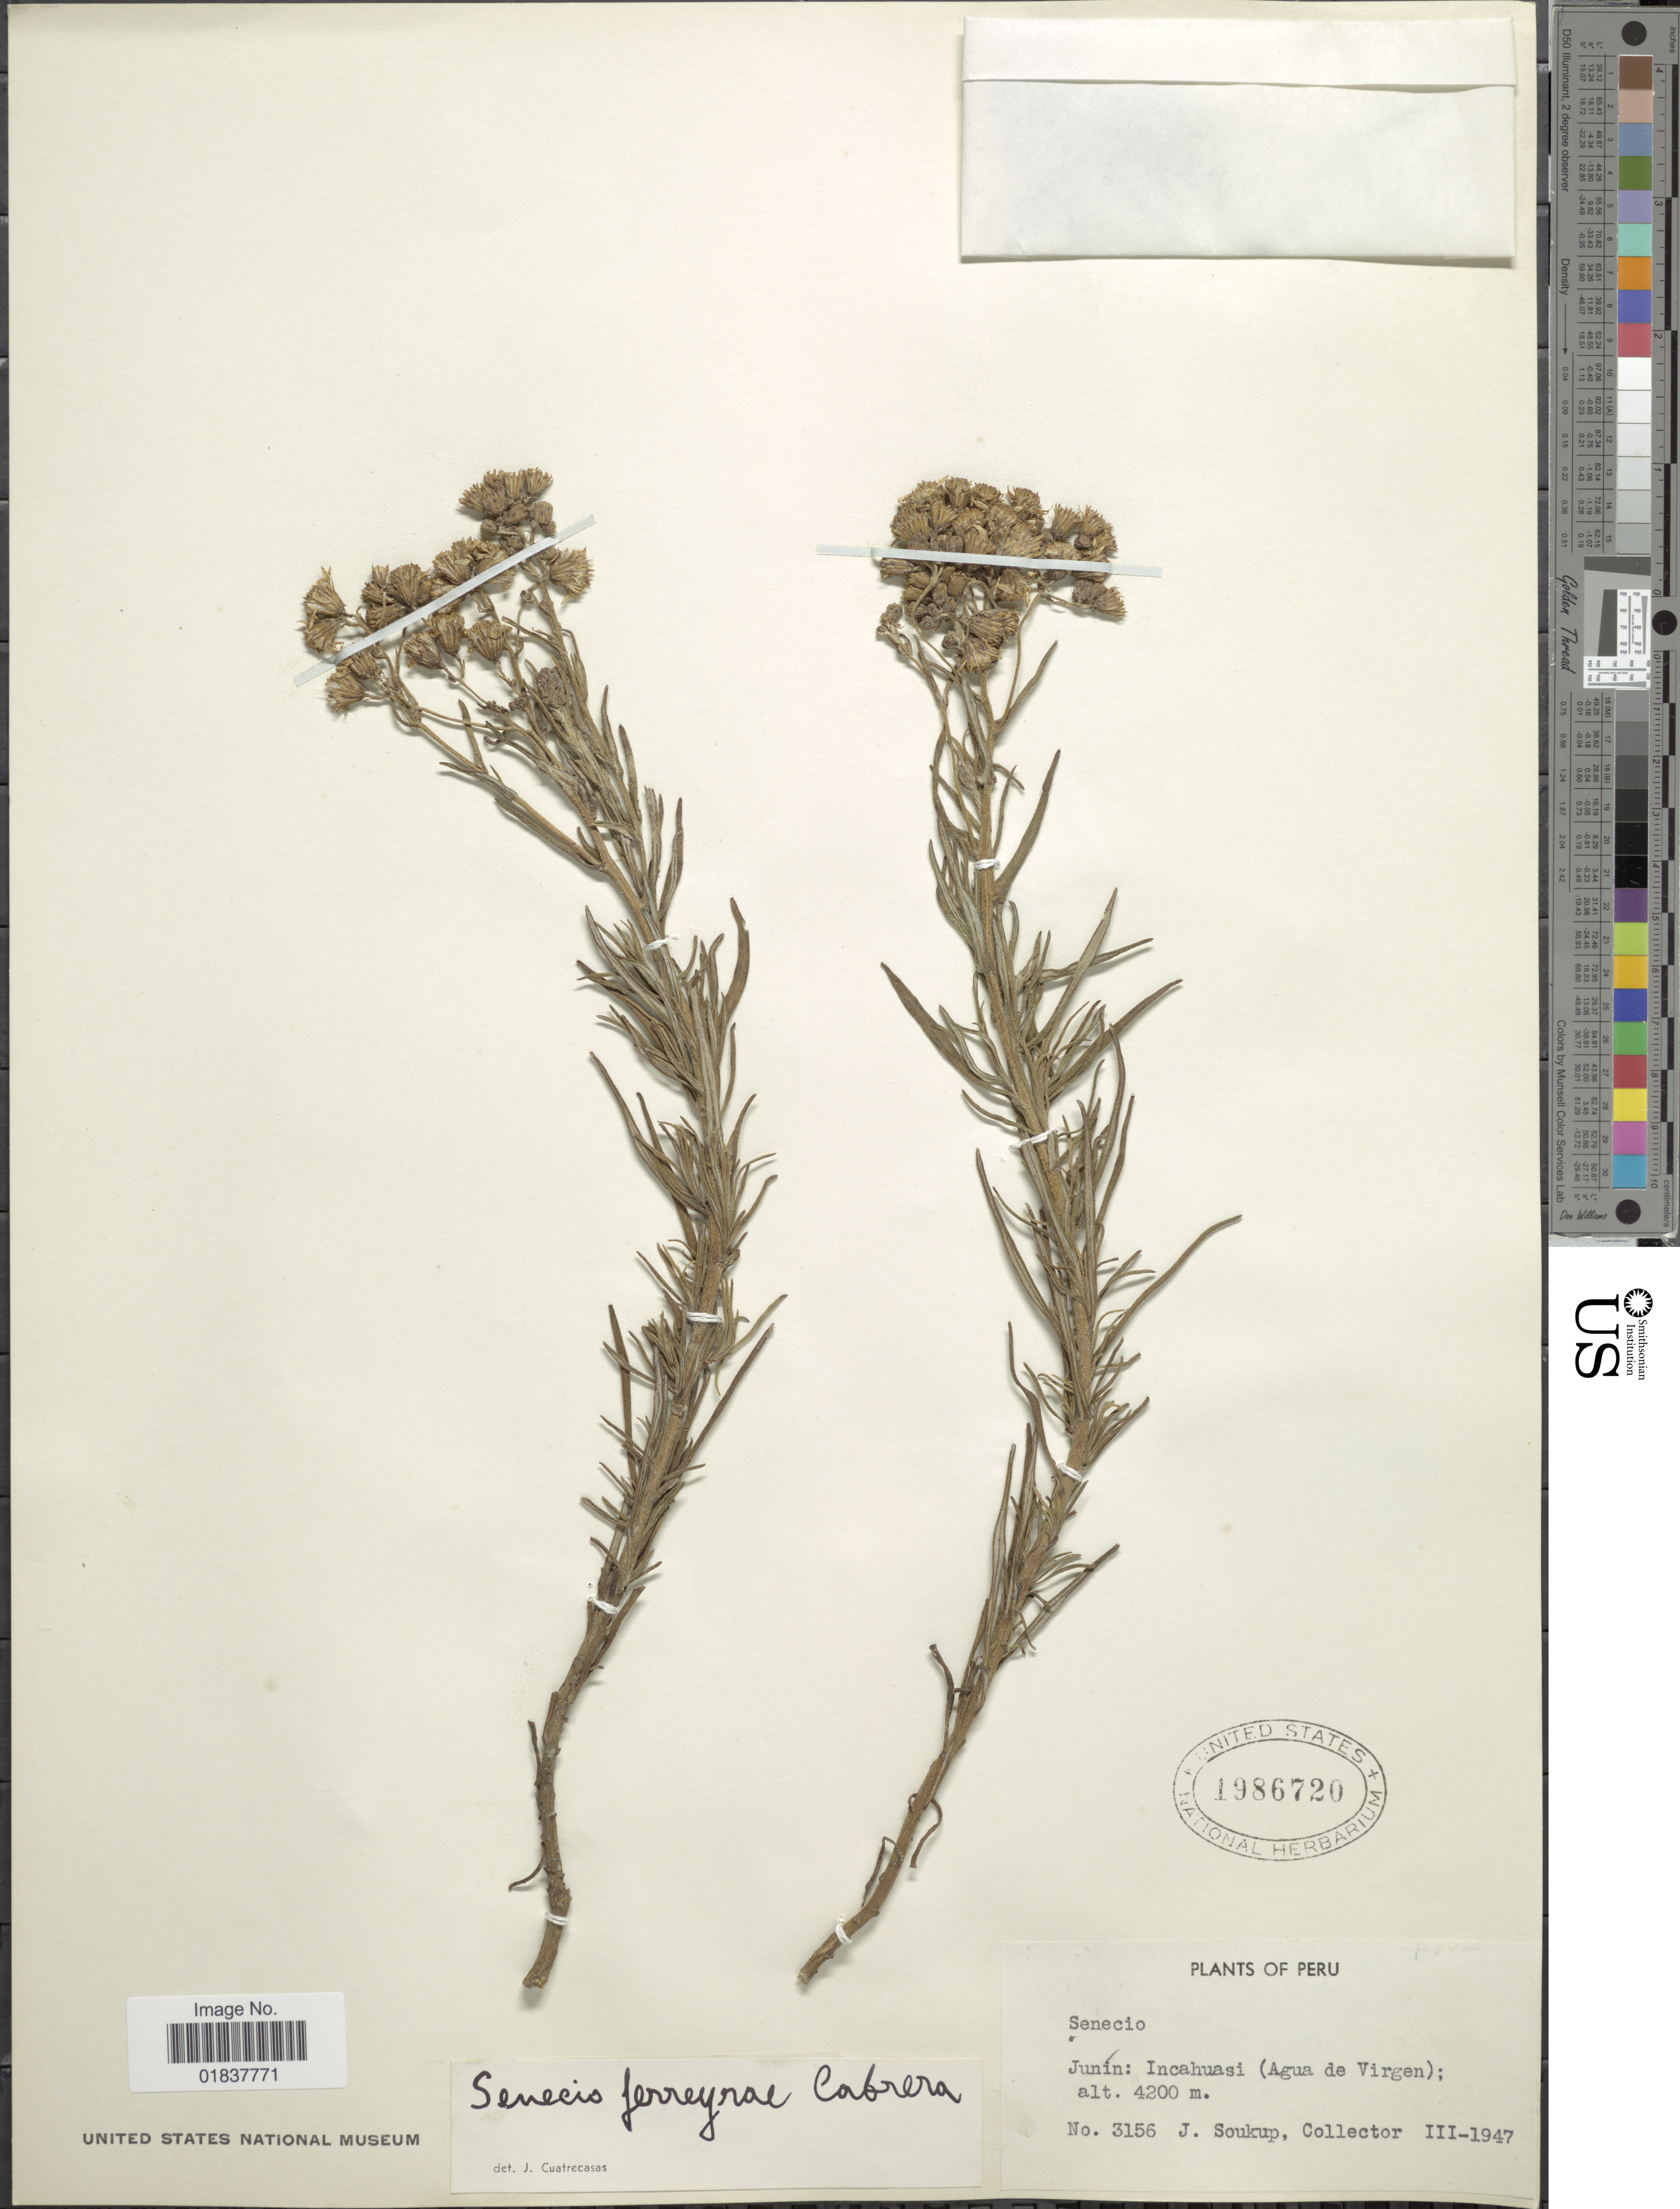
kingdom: Plantae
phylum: Tracheophyta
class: Magnoliopsida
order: Asterales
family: Asteraceae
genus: Senecio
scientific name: Senecio ferreyrae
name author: Cabrera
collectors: J. Soukup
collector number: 3156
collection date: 1947-03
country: Peru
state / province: Junín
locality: Incahuasi (Agua de Virgen)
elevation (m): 4200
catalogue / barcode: US 1986720